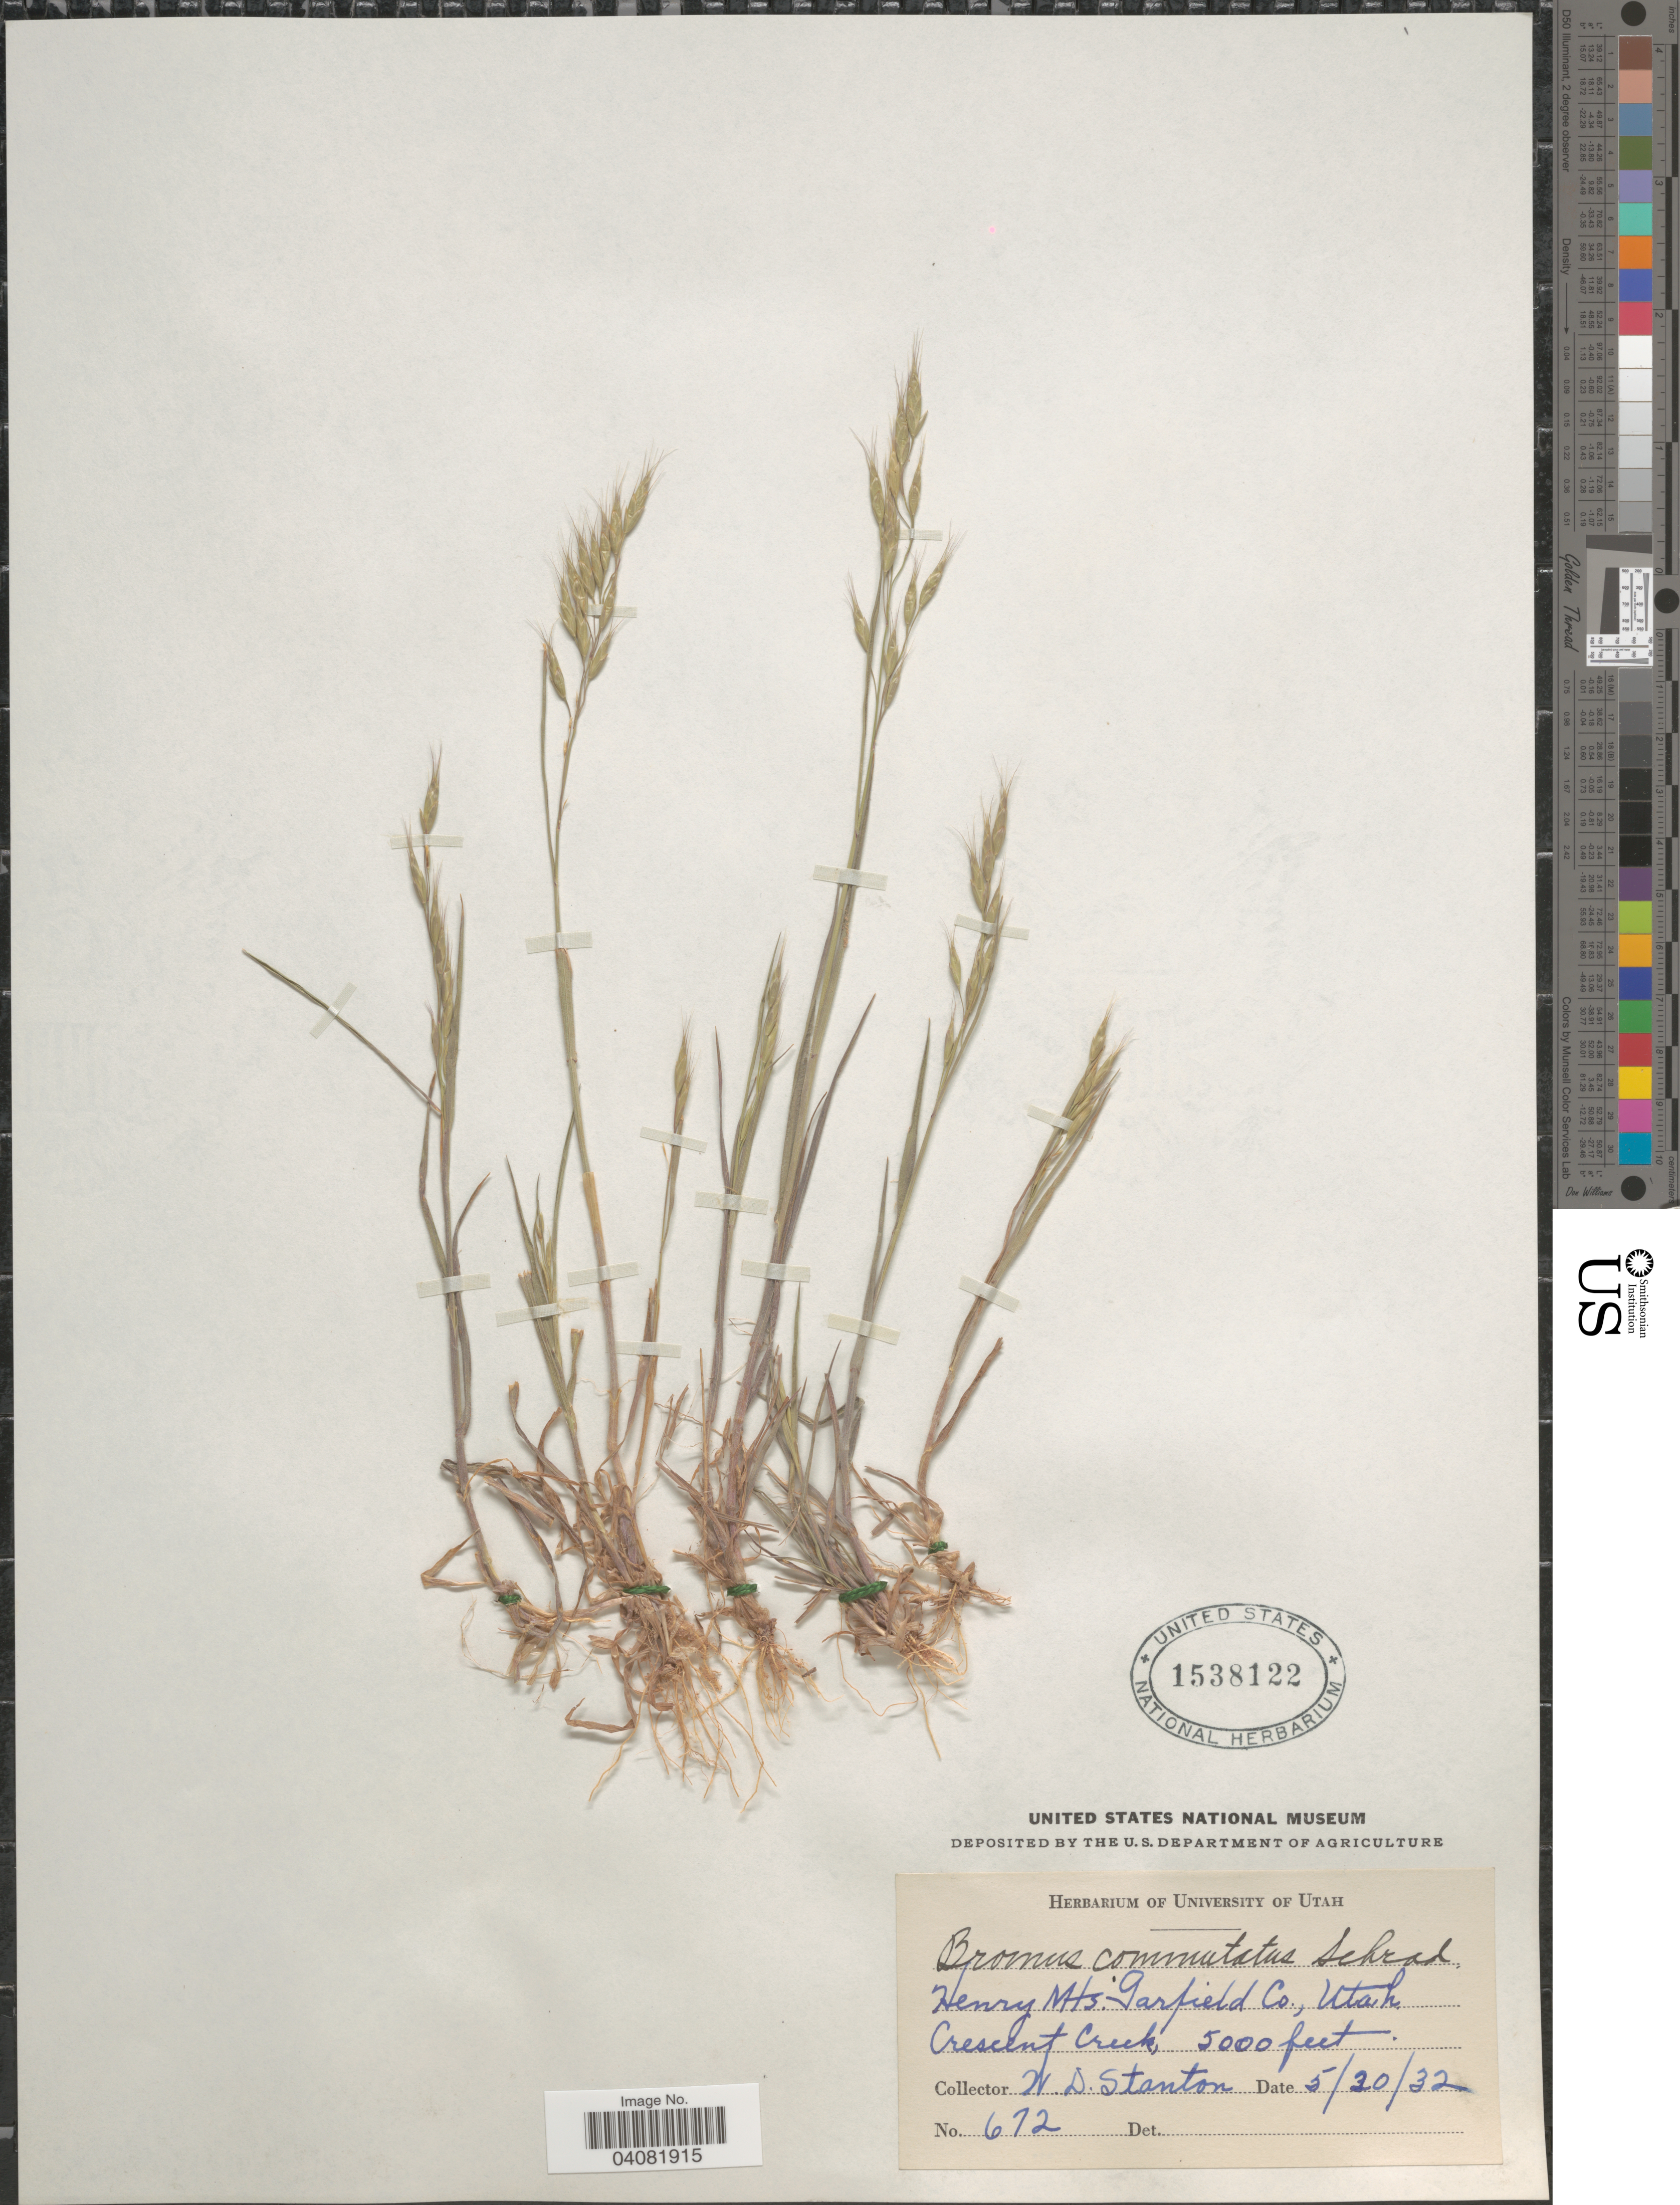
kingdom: Plantae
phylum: Tracheophyta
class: Liliopsida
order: Poales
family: Poaceae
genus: Bromus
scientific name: Bromus commutatus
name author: Schrad.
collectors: W. Stanton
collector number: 672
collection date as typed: Transcribed d/m/y: 20/5/32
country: United States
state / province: Utah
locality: Henry Mts. Garfield Co. Crescent Creek.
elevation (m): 1524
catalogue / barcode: US 1538122